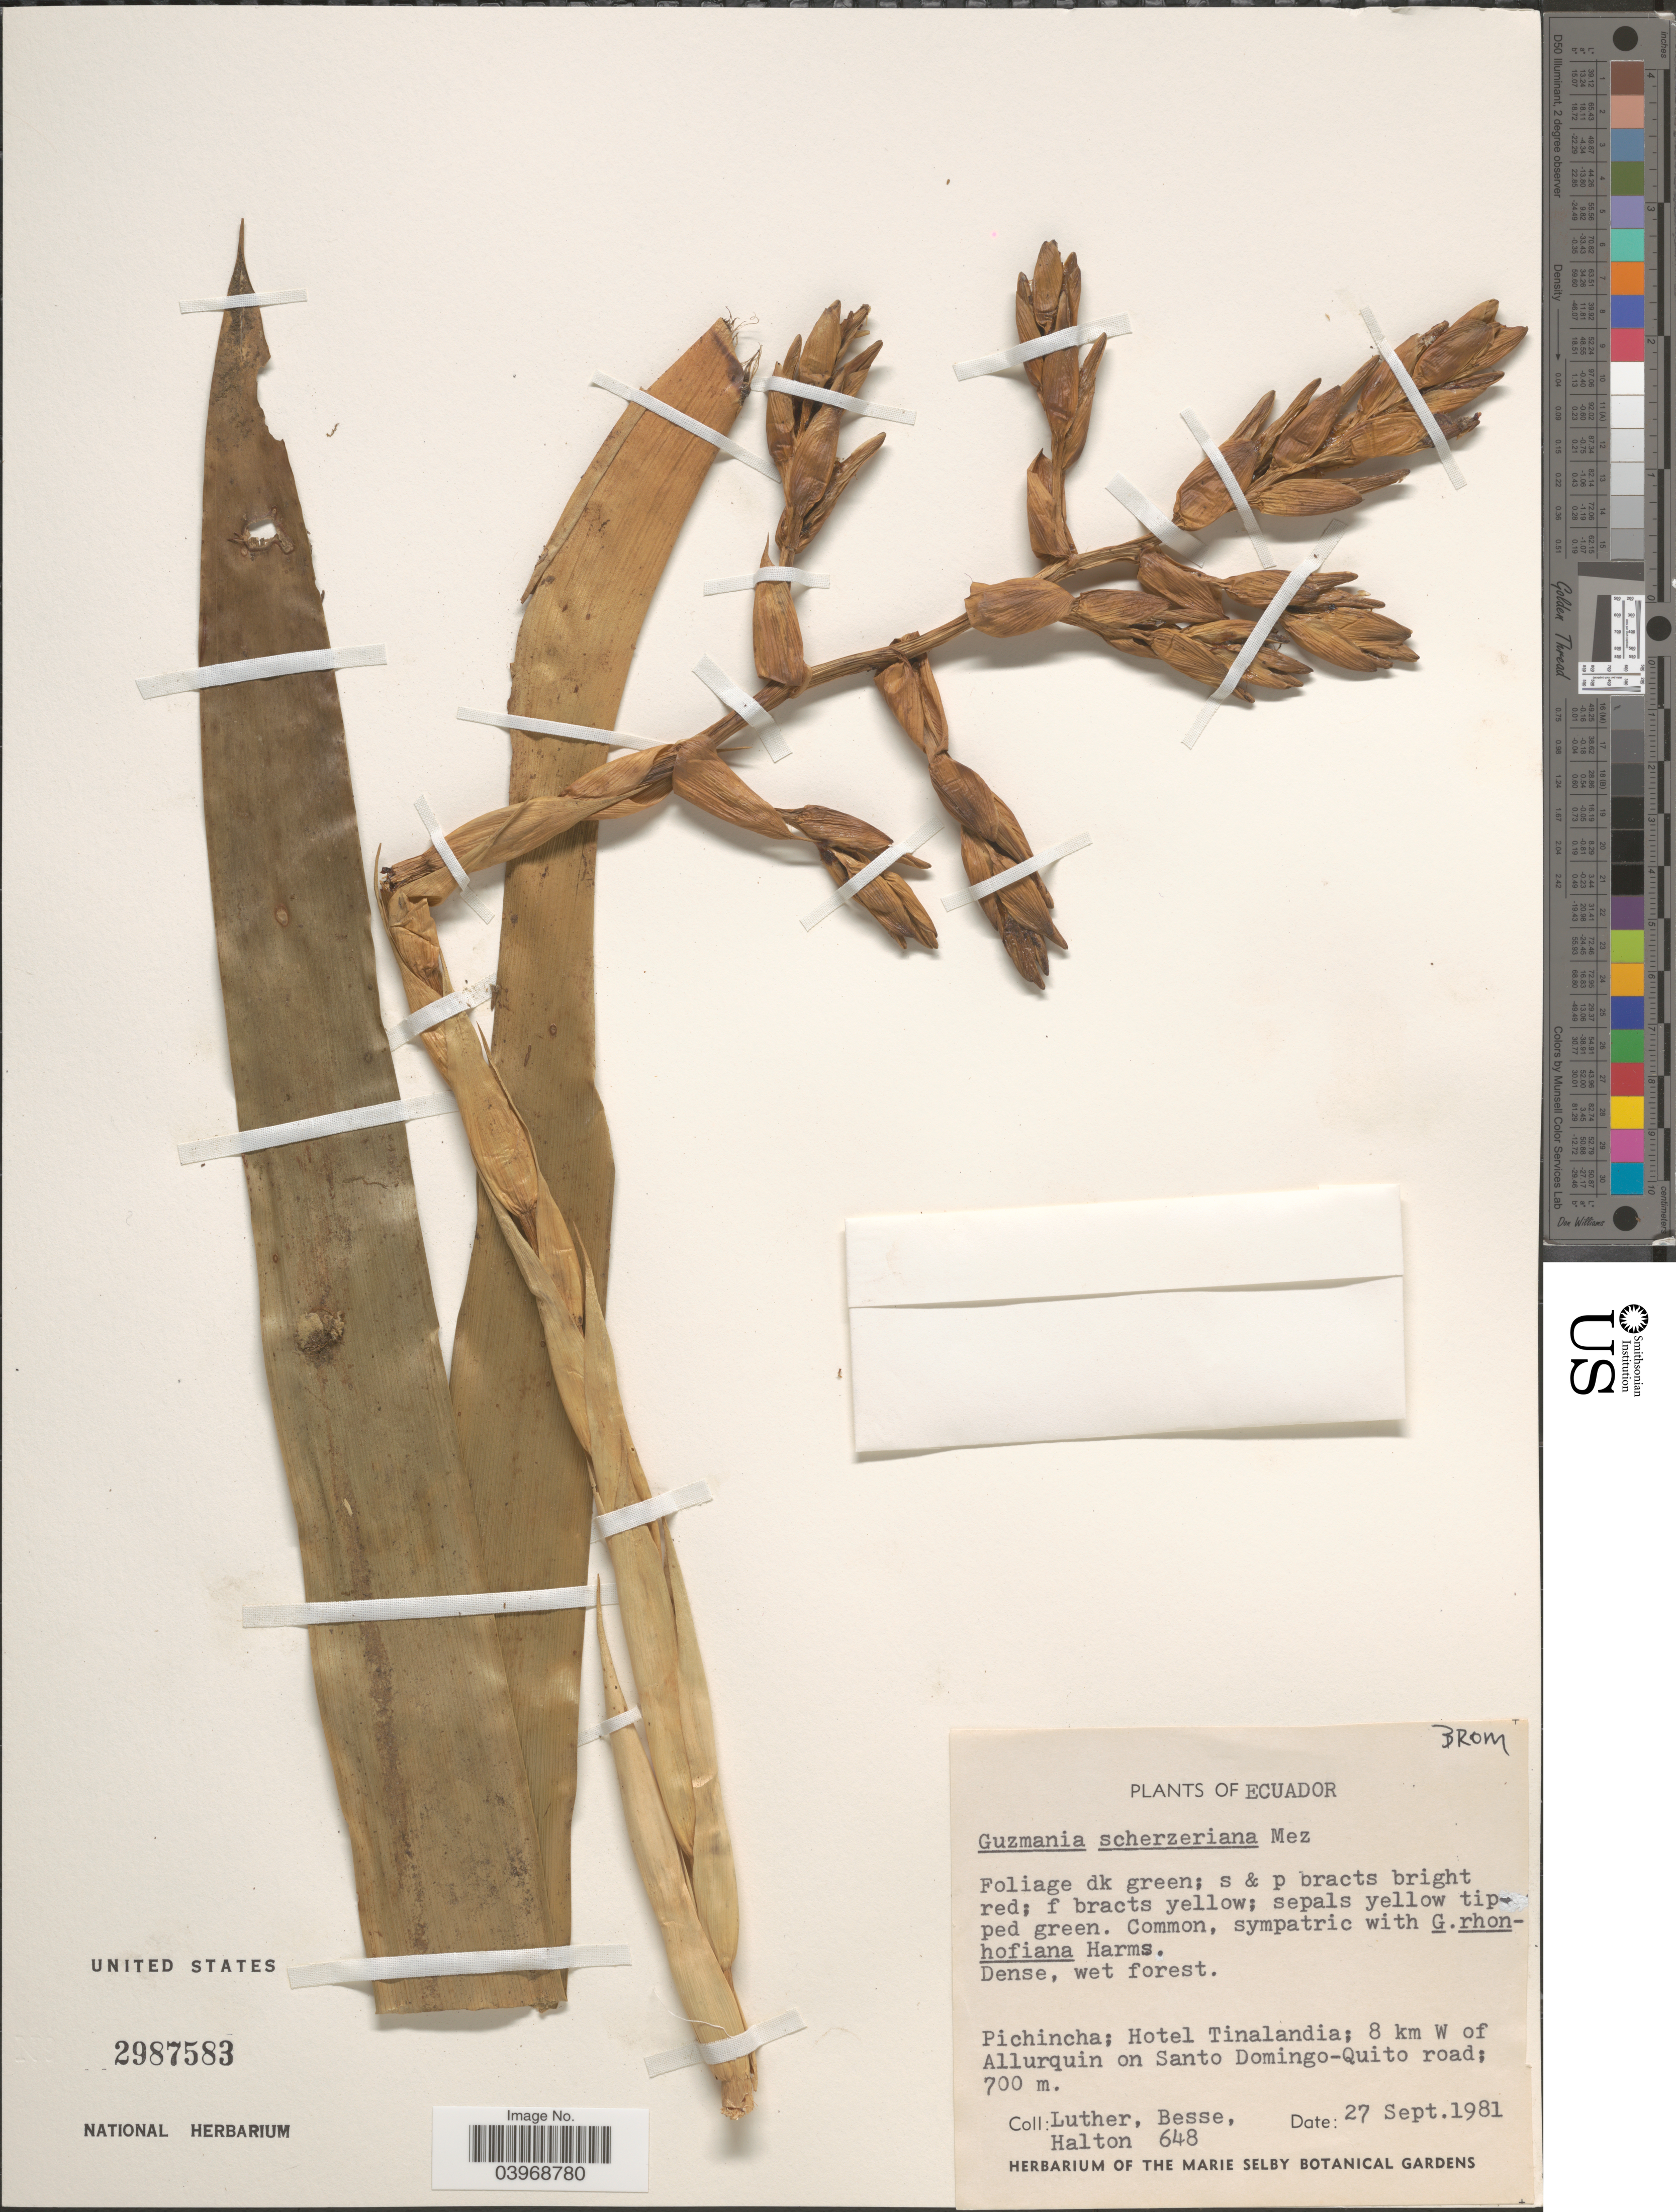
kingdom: Plantae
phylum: Tracheophyta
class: Liliopsida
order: Poales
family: Bromeliaceae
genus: Guzmania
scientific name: Guzmania scherzeriana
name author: Mez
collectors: -- Luther, -. Besse & -. Halton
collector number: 648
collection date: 1981-09-27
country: Ecuador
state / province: Pichincha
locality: Hotel Tinalandia; 8 km W of Allurquin on Santo Domingo-Quito road.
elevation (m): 700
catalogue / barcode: US 2987583